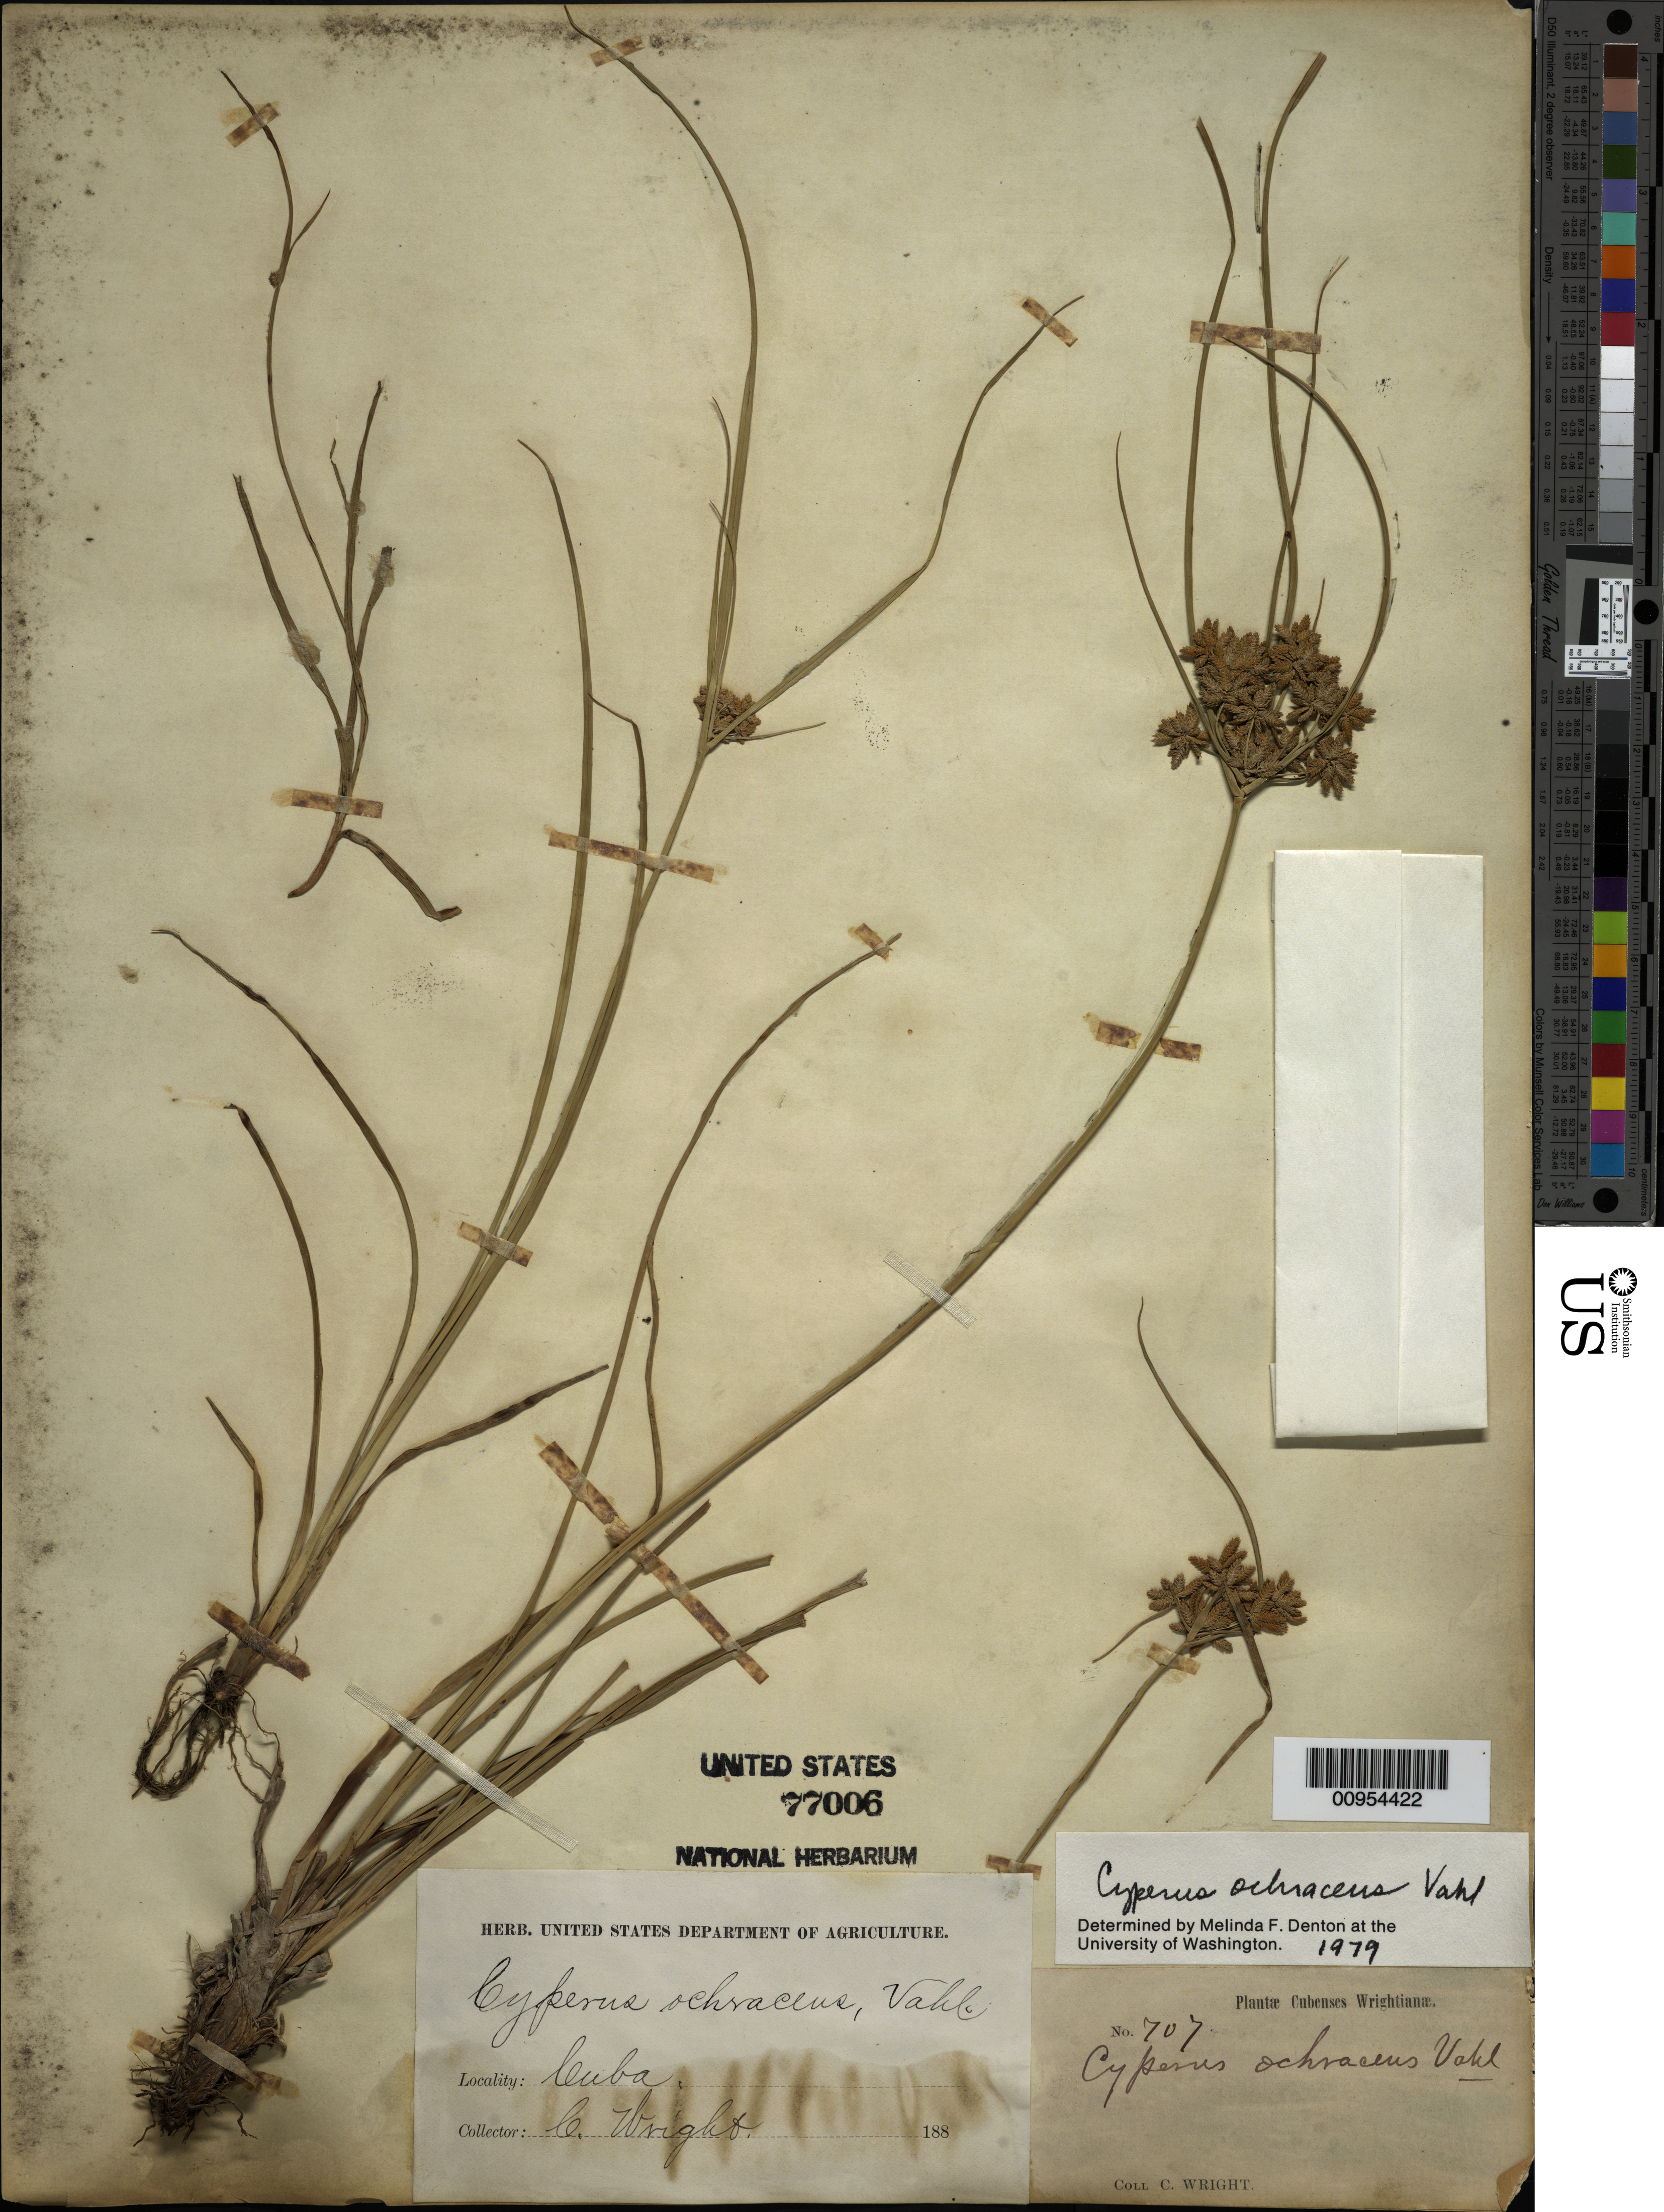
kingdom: Plantae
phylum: Tracheophyta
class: Liliopsida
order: Poales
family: Cyperaceae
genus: Cyperus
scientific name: Cyperus ochraceus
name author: Vahl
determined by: Denton, M. F.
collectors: C. Wright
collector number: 707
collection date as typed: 1880 to -- --- 1889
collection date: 1880/1899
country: Cuba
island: Cuba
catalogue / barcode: US 77006